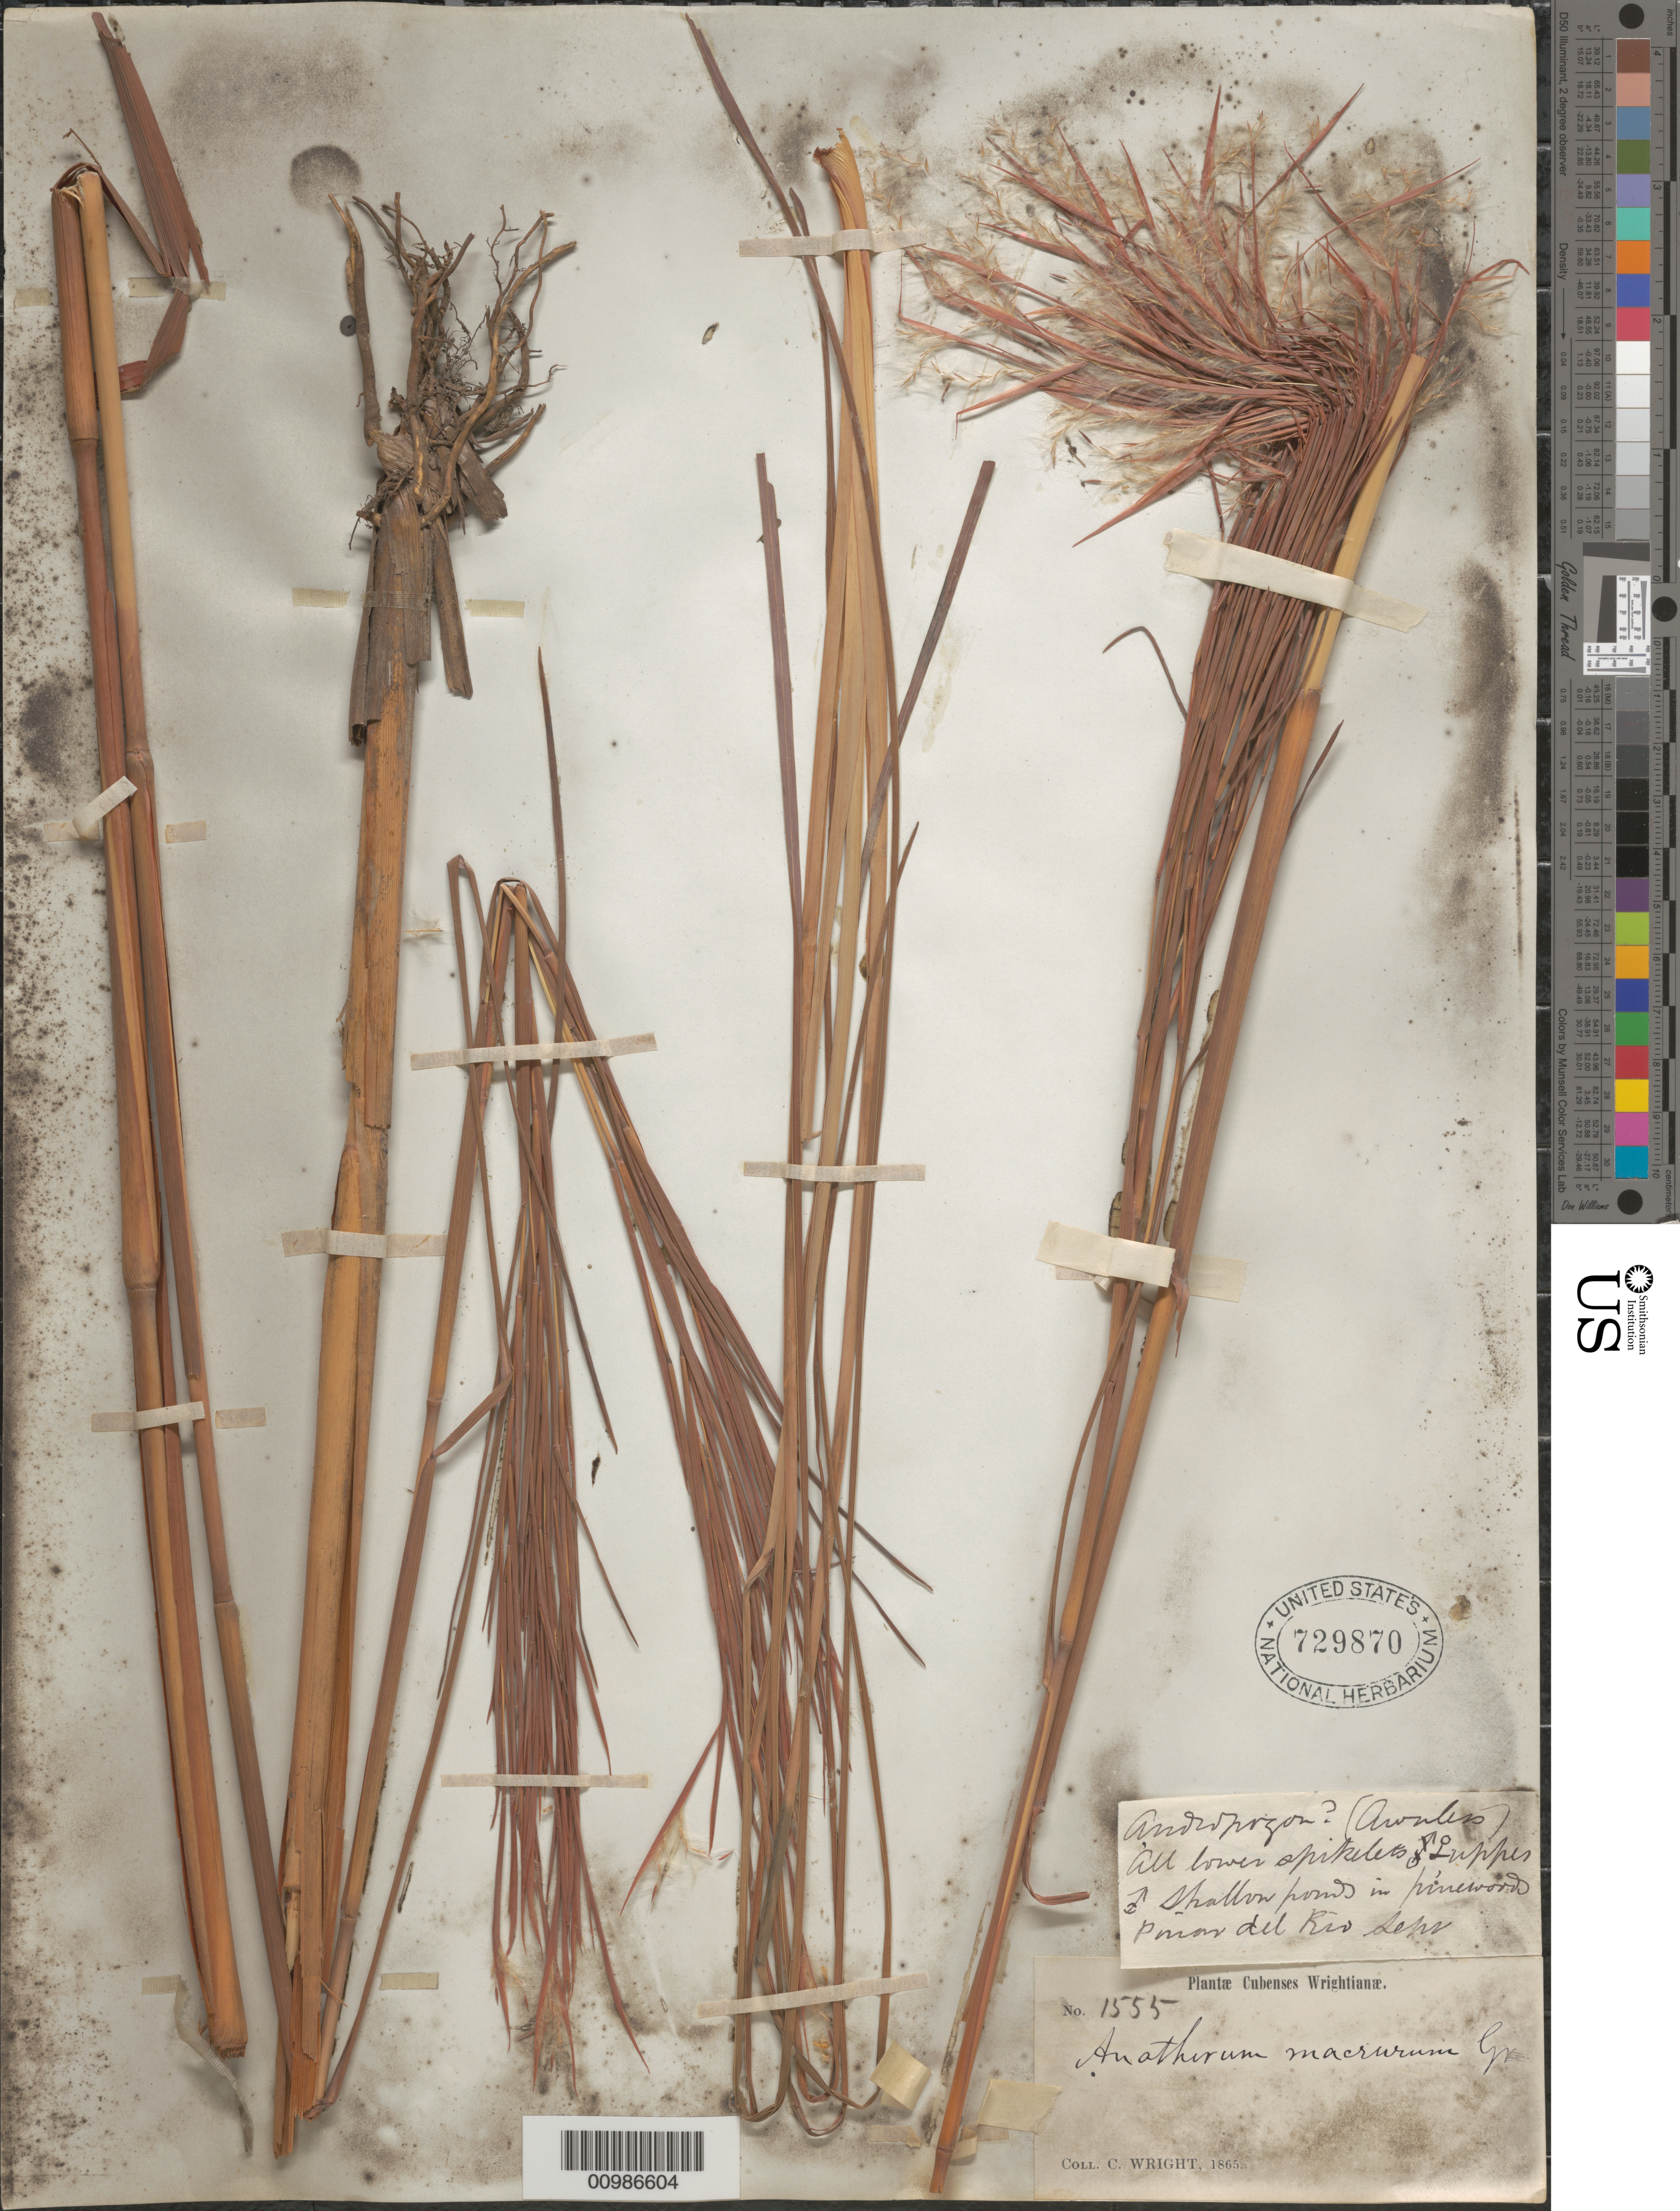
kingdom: Plantae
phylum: Tracheophyta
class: Liliopsida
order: Poales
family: Poaceae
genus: Andropogon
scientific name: Andropogon bicornis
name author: L.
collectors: C. Wright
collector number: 1555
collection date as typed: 1865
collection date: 1865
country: Cuba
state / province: Pinar del Rio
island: Cuba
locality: Pinar del Rio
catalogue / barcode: US 729870